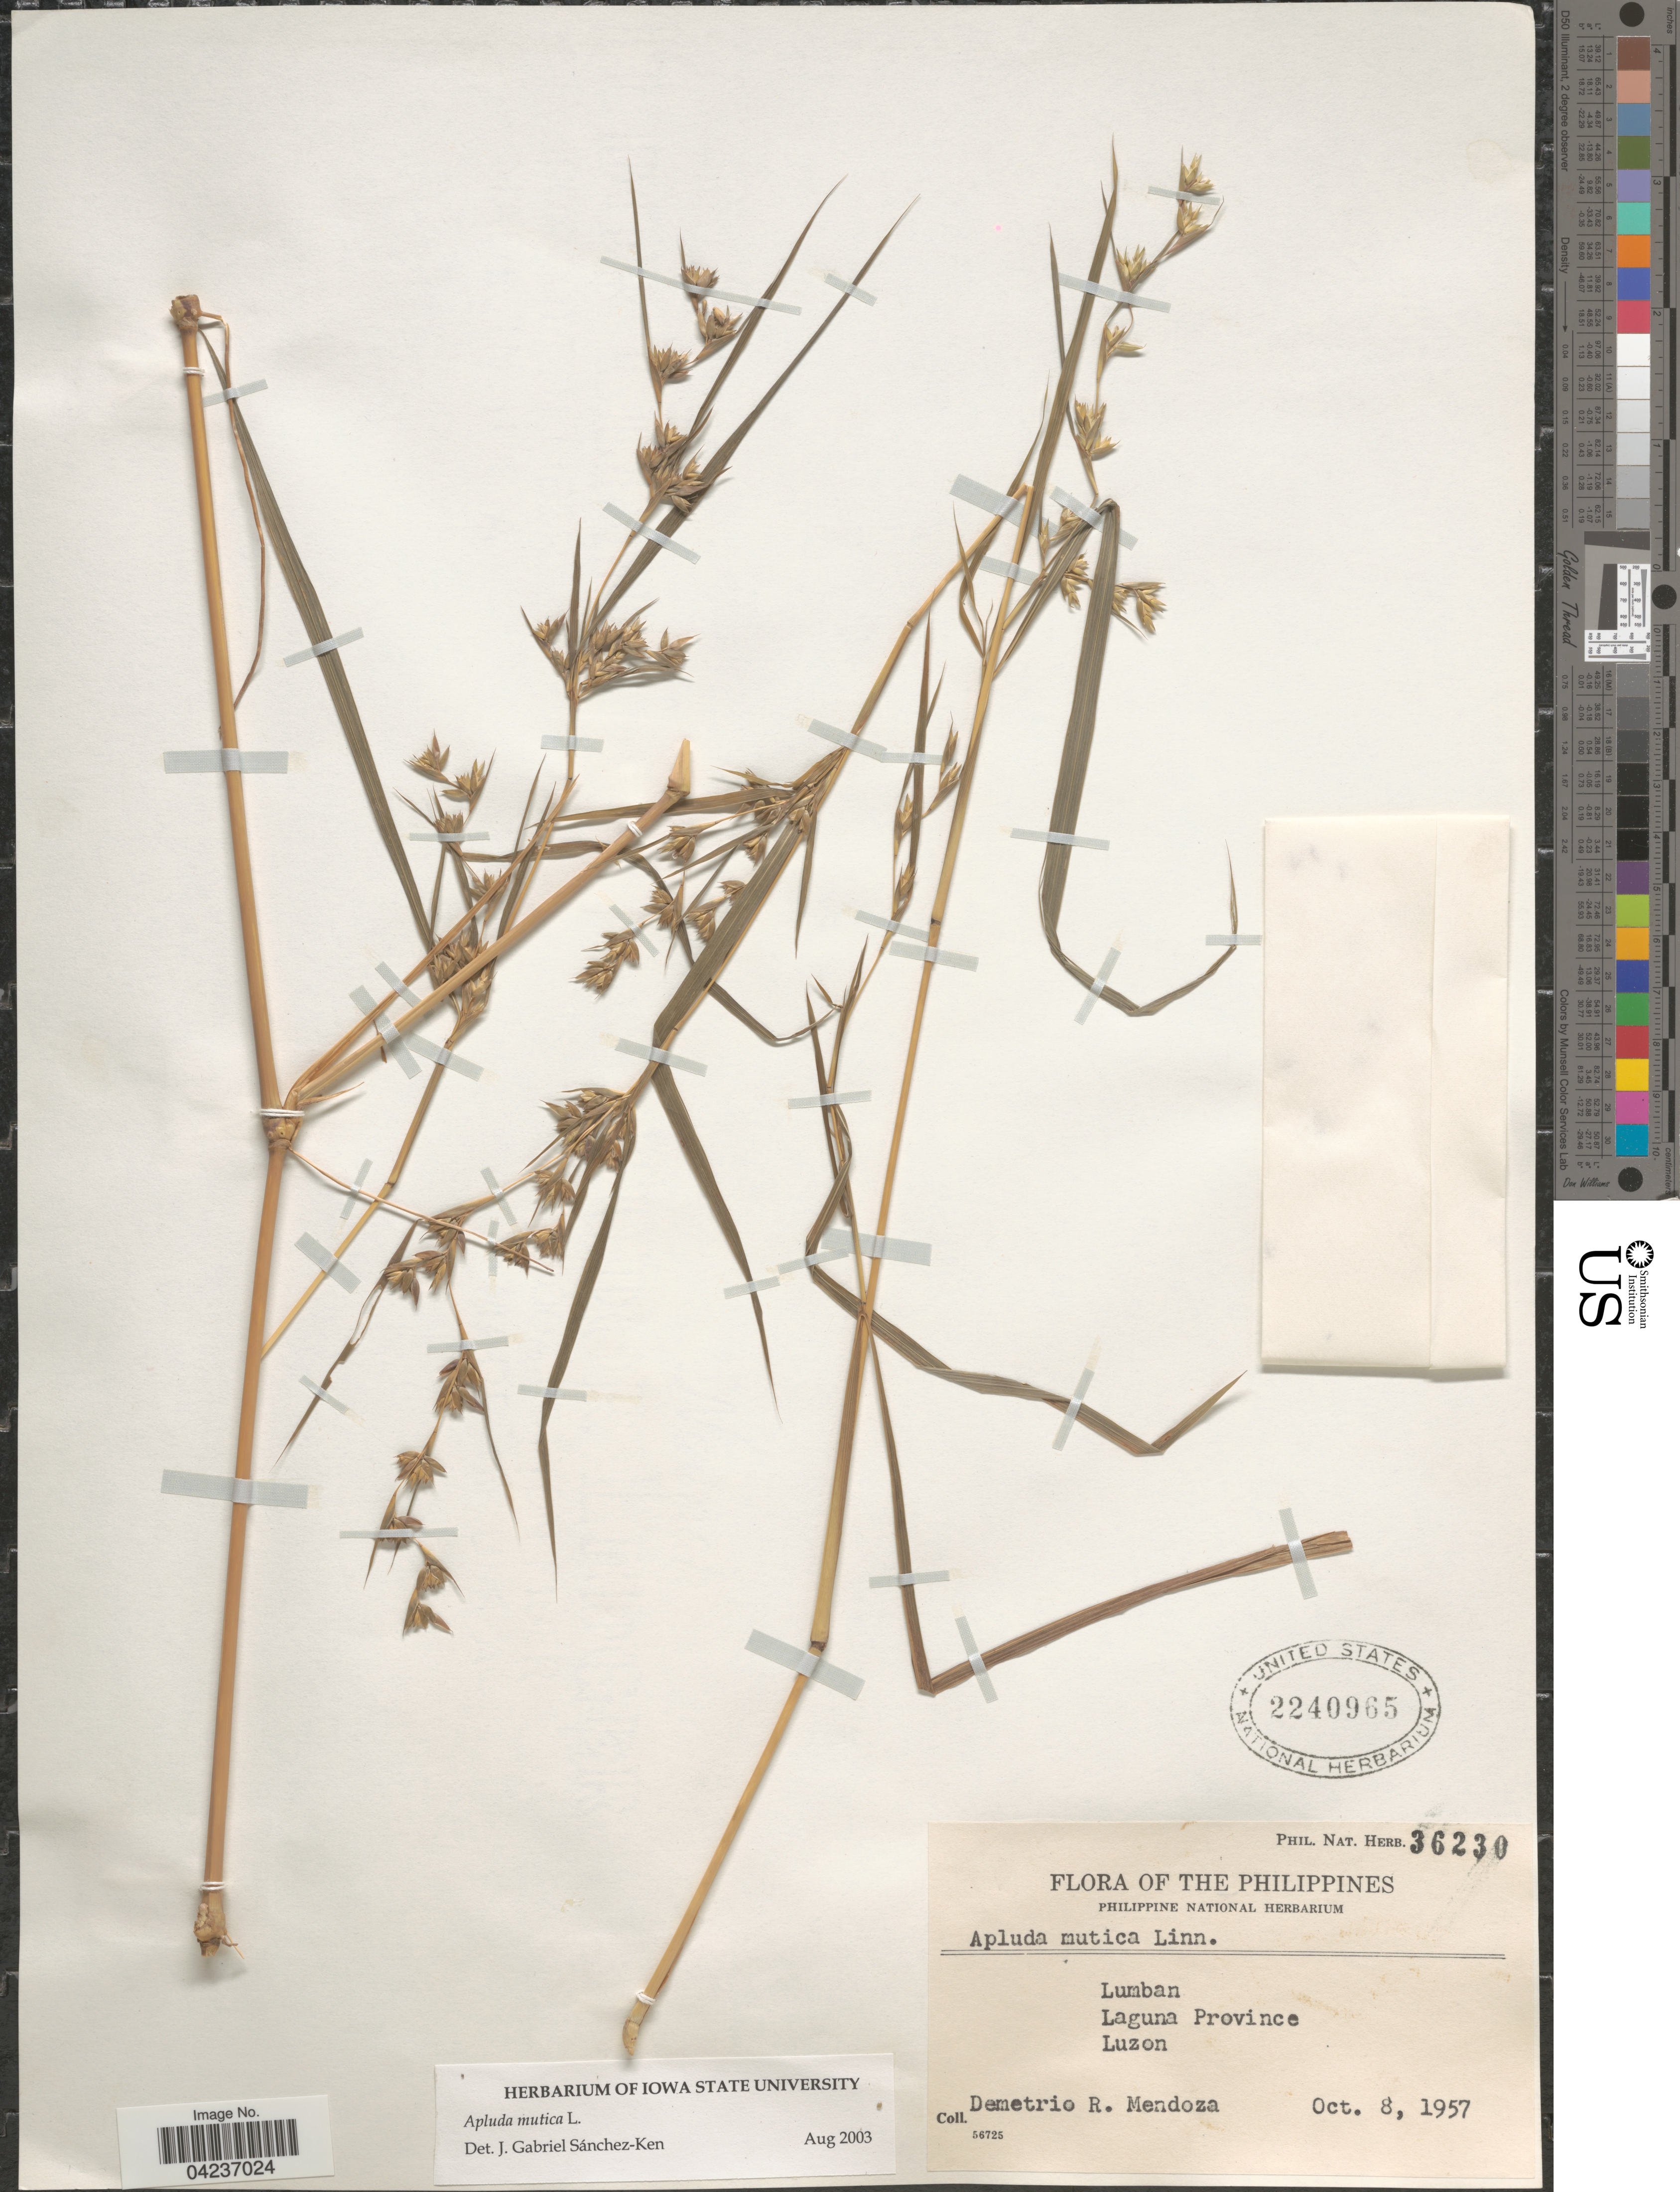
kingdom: Plantae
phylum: Tracheophyta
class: Liliopsida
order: Poales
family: Poaceae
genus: Apluda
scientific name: Apluda mutica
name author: L.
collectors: D. Mendoza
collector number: Phil. Nat. Herb. 36230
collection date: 1957-10-08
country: Philippines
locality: Lumban. Laguna Province. Luzon.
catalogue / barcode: US 2240965